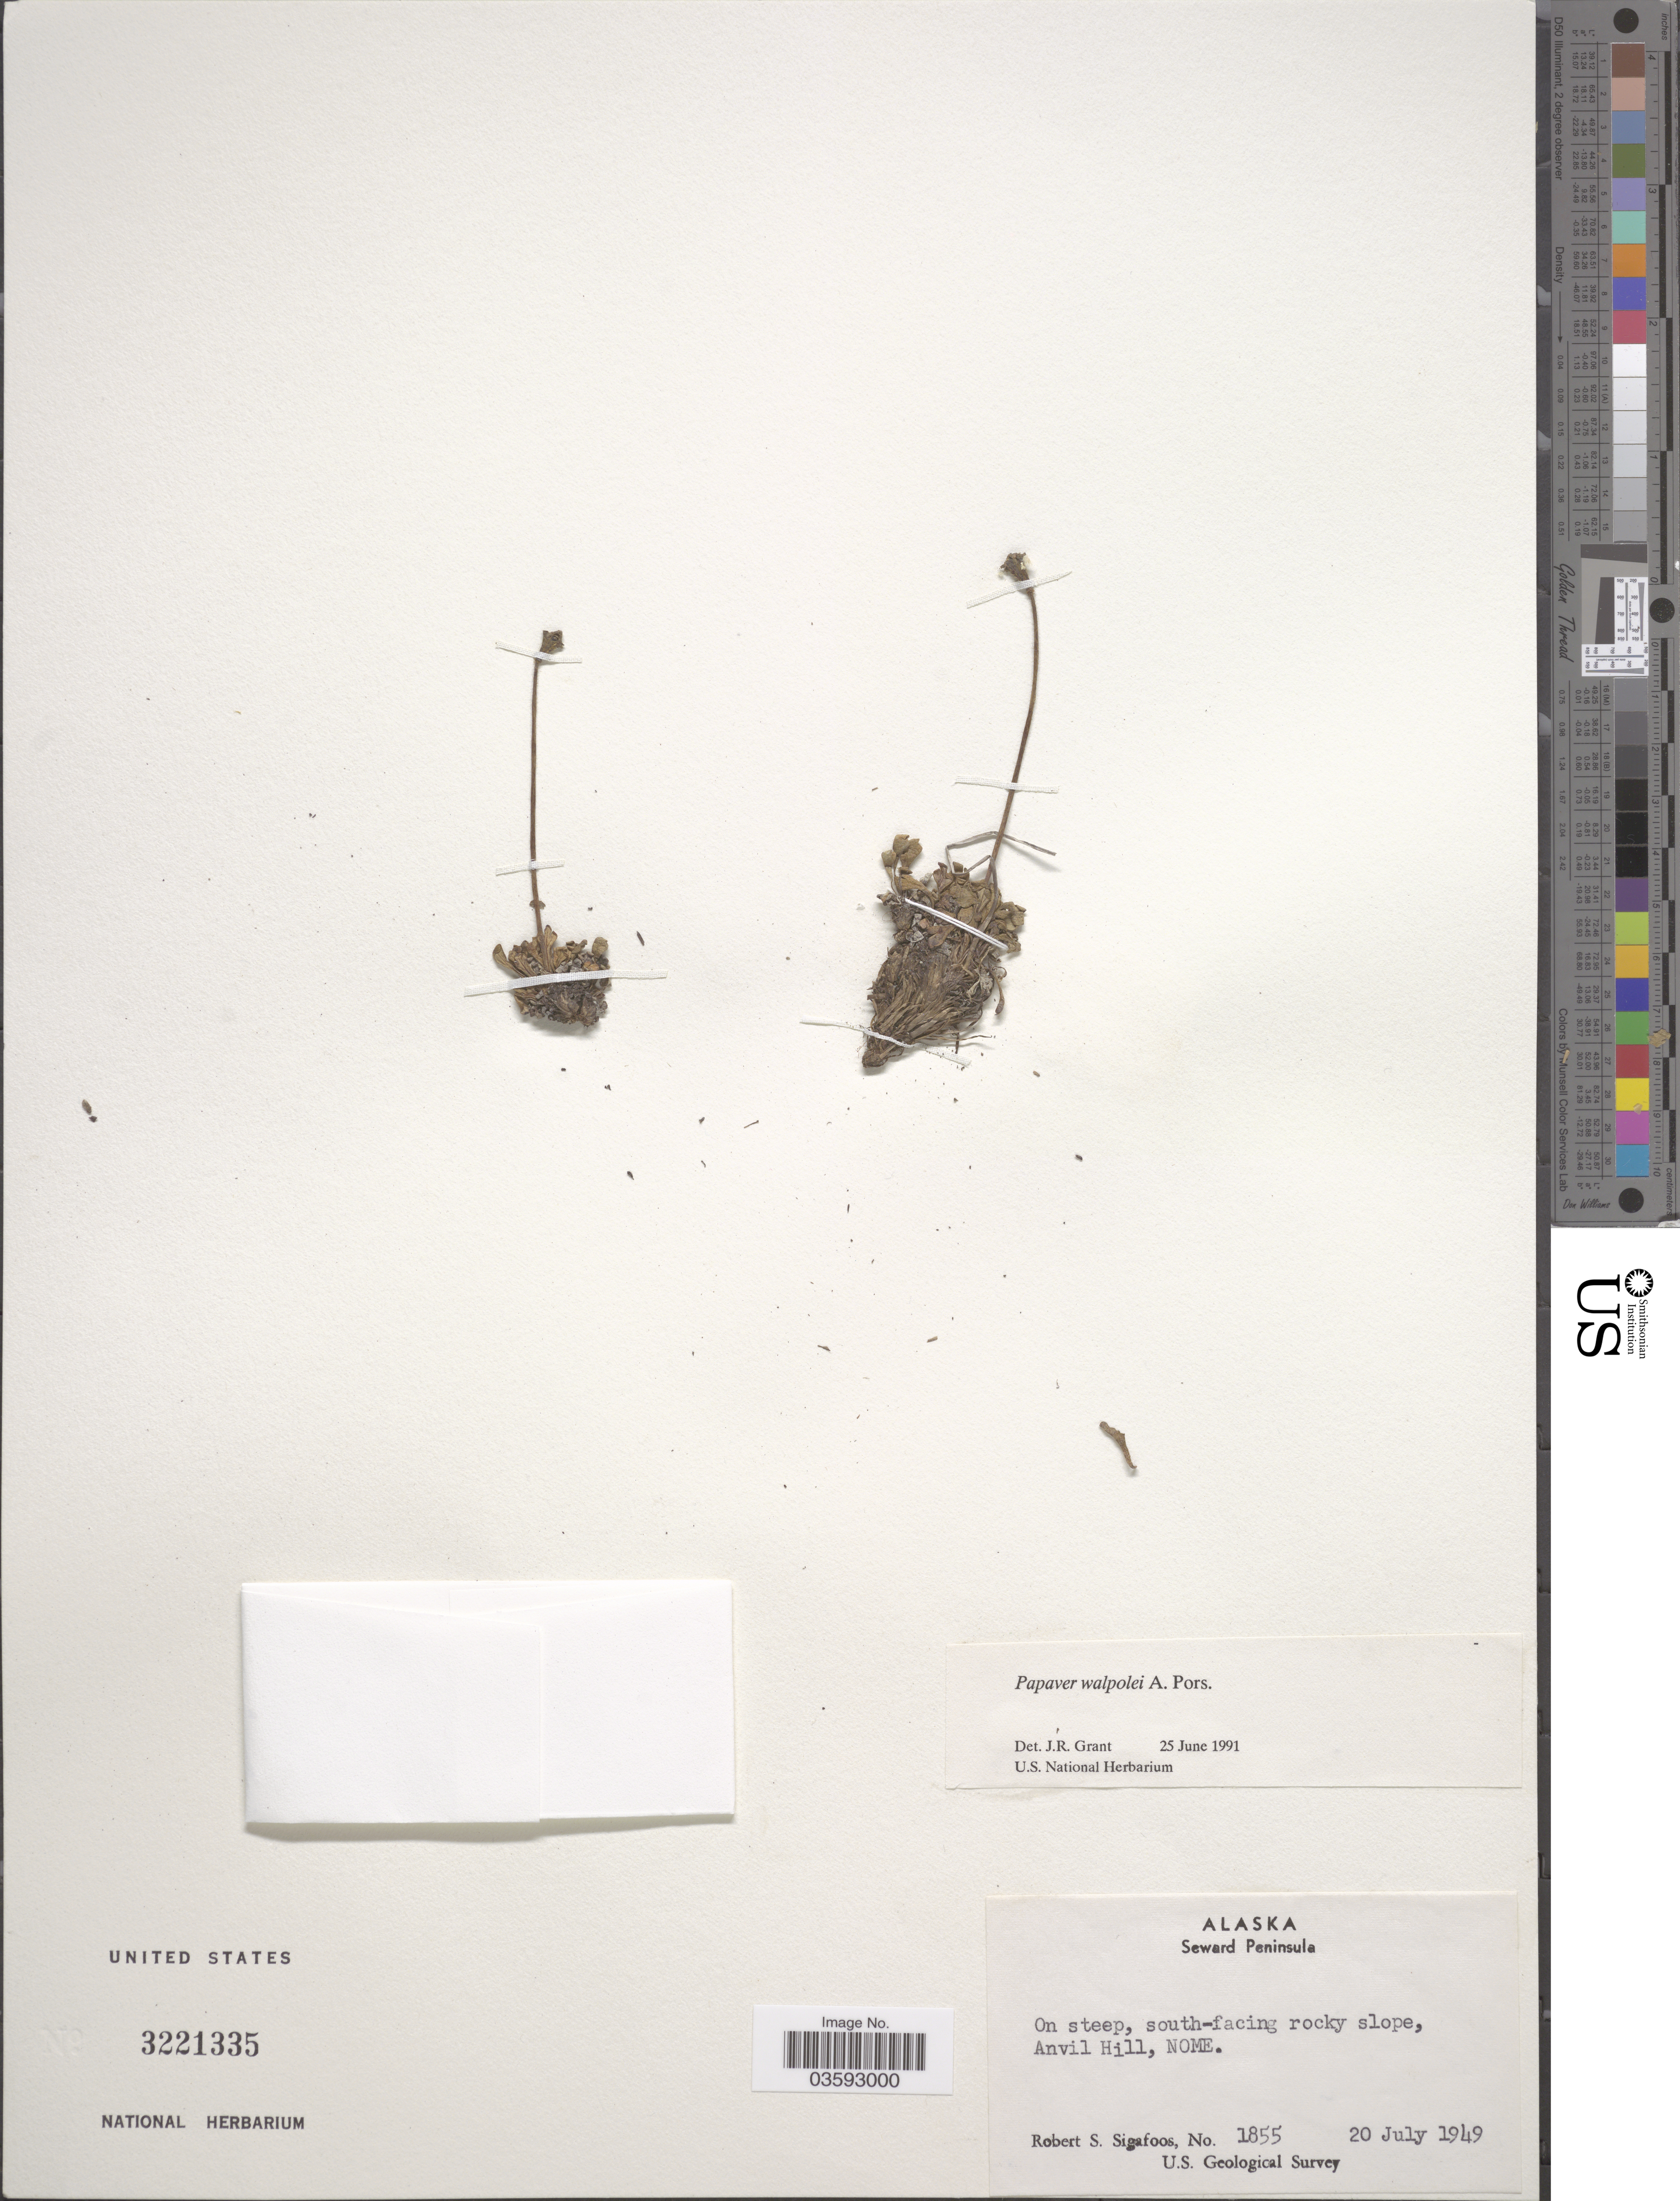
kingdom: Plantae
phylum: Tracheophyta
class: Magnoliopsida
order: Ranunculales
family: Papaveraceae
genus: Papaver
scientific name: Papaver walpolei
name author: A.E. Porsild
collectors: R. Sigafoos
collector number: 1855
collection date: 1949-07-20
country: United States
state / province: Alaska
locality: Seward Peninsula. South-facing rocky slope, Anvil Hill, Nome.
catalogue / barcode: US 3221335